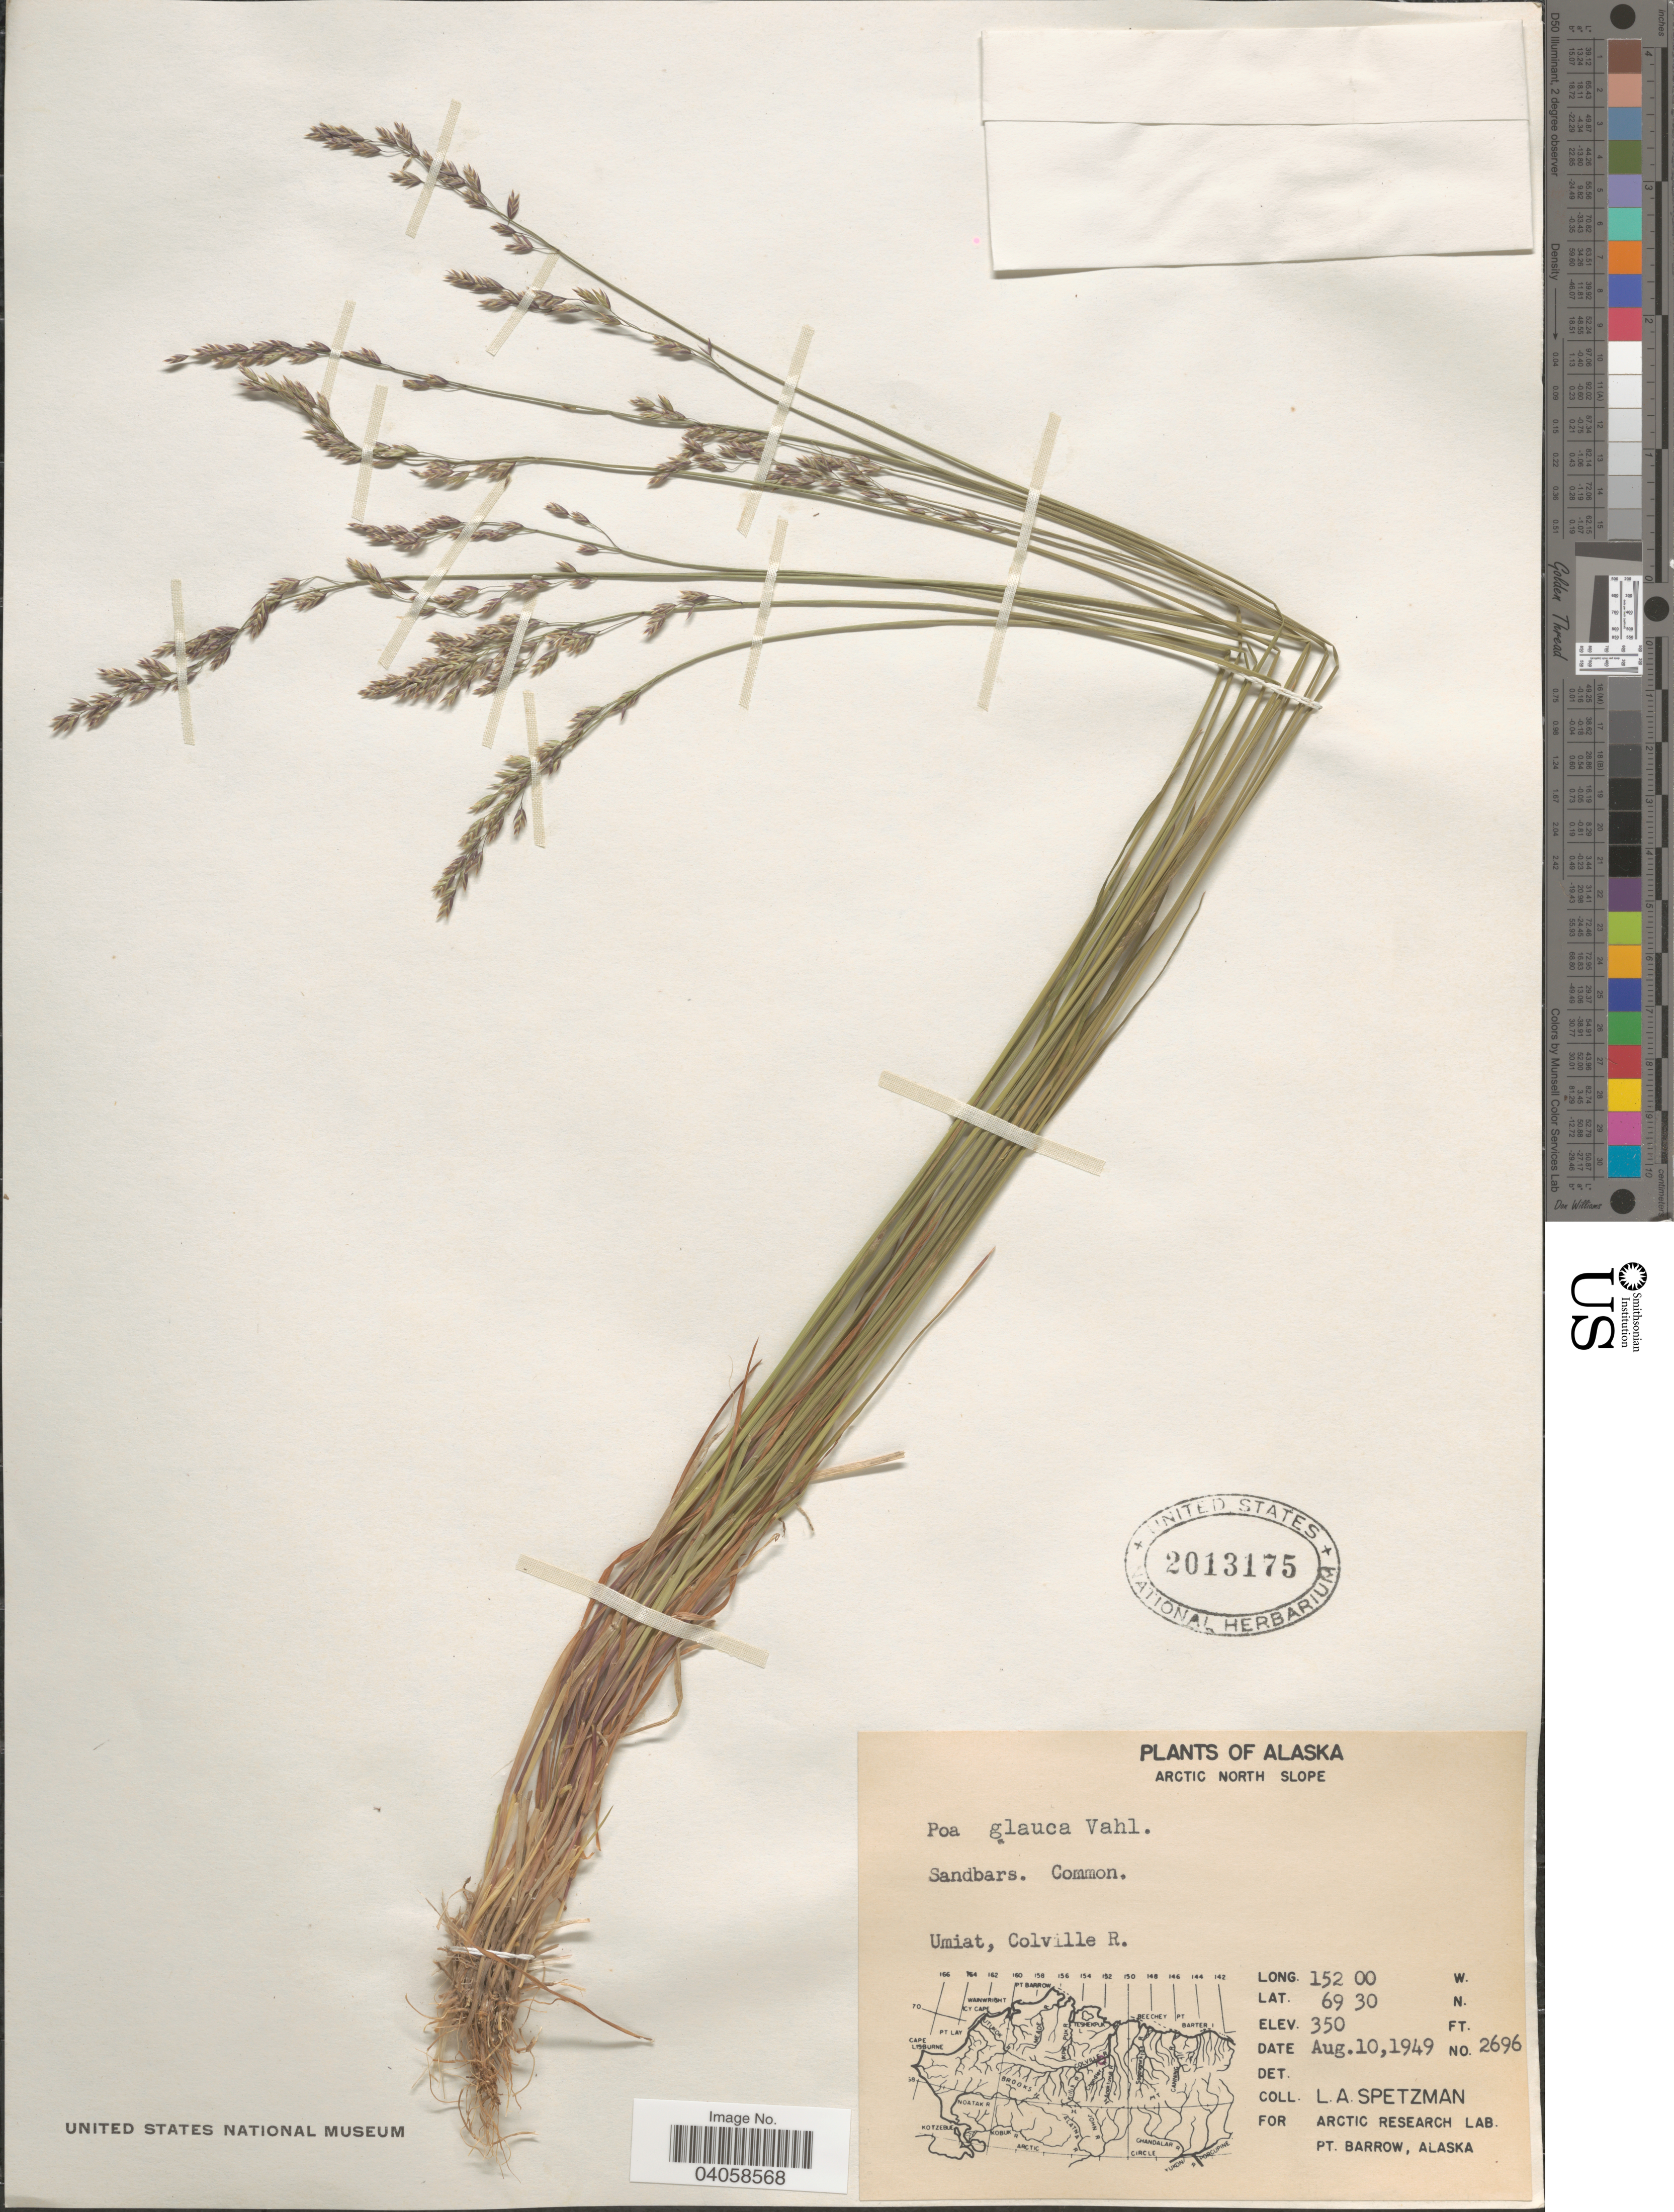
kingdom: Plantae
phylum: Tracheophyta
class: Liliopsida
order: Poales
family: Poaceae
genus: Poa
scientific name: Poa glauca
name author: Vahl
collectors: L. Spetzman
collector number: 2696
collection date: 1949-08-10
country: United States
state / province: Alaska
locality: Arctic North Slope. Umiat, Colville R.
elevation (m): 107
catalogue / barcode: US 2013175